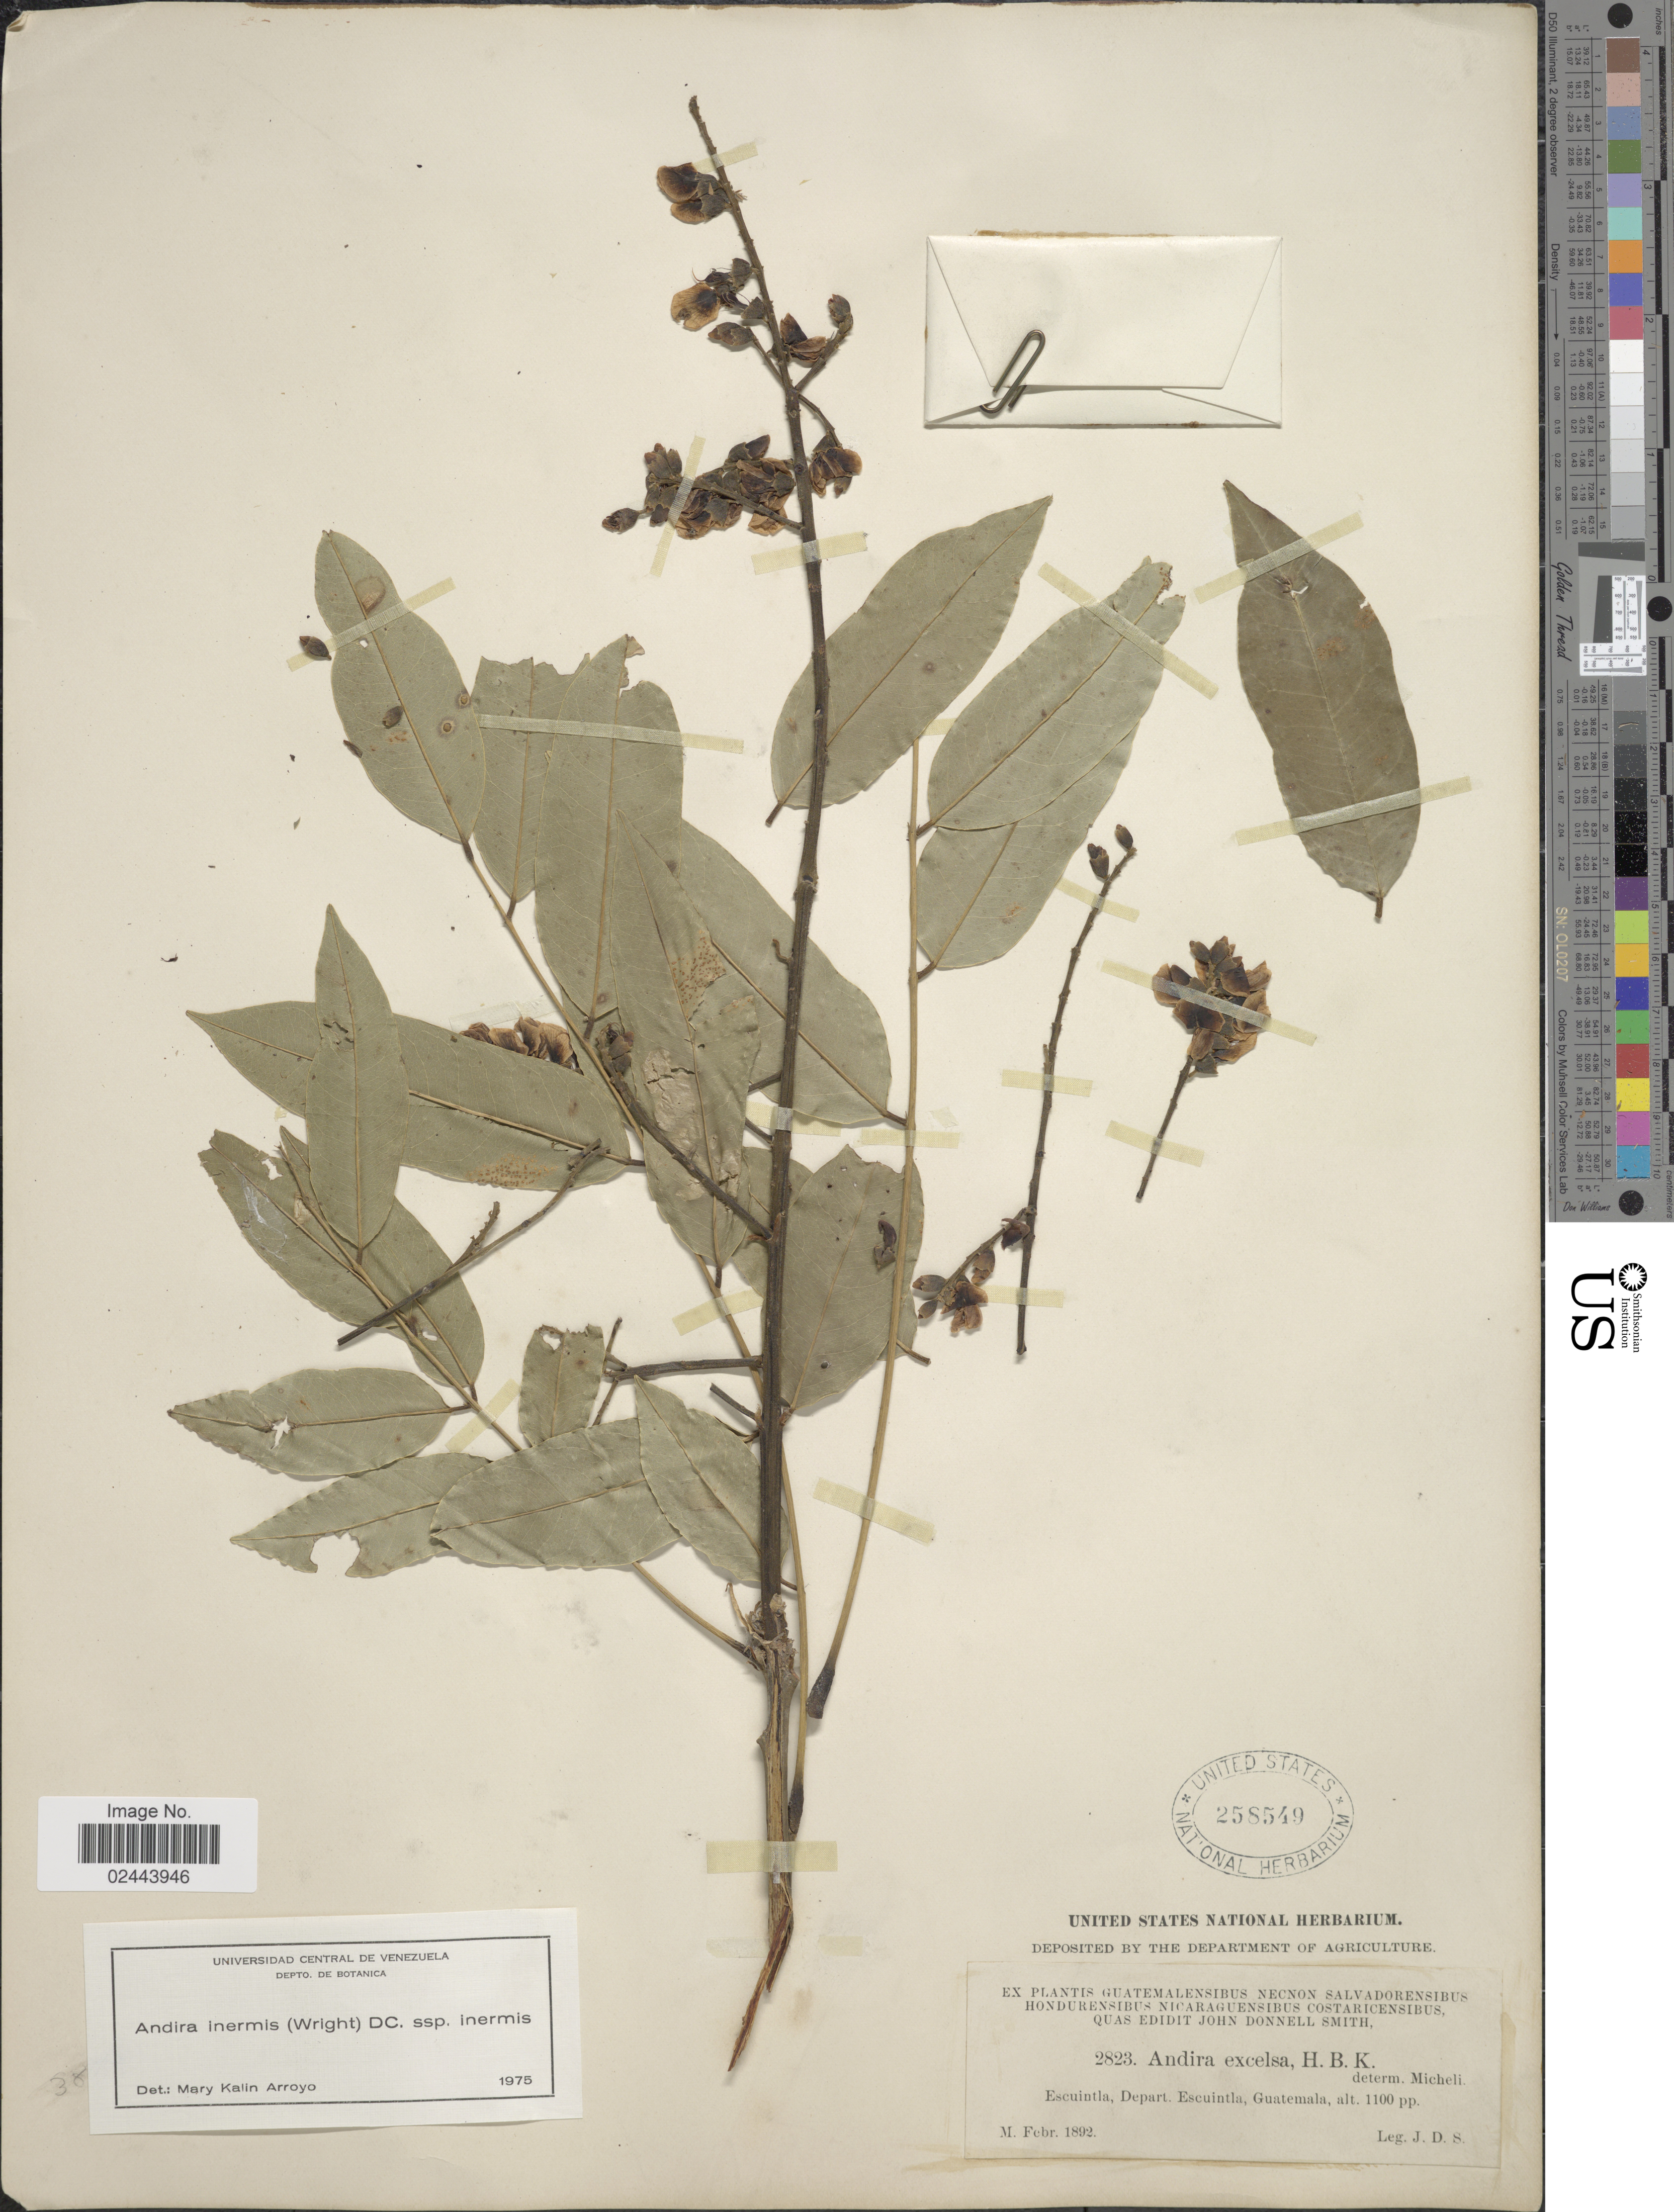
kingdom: Plantae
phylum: Tracheophyta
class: Magnoliopsida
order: Fabales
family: Fabaceae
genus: Andira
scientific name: Andira inermis subsp. inermis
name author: (W. Wright) Kunth ex DC.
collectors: J. Donnell Smith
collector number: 2823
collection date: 1892-02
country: Guatemala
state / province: Escuintla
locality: Escuintla, Depart. Escuintla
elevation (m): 335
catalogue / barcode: US 258549